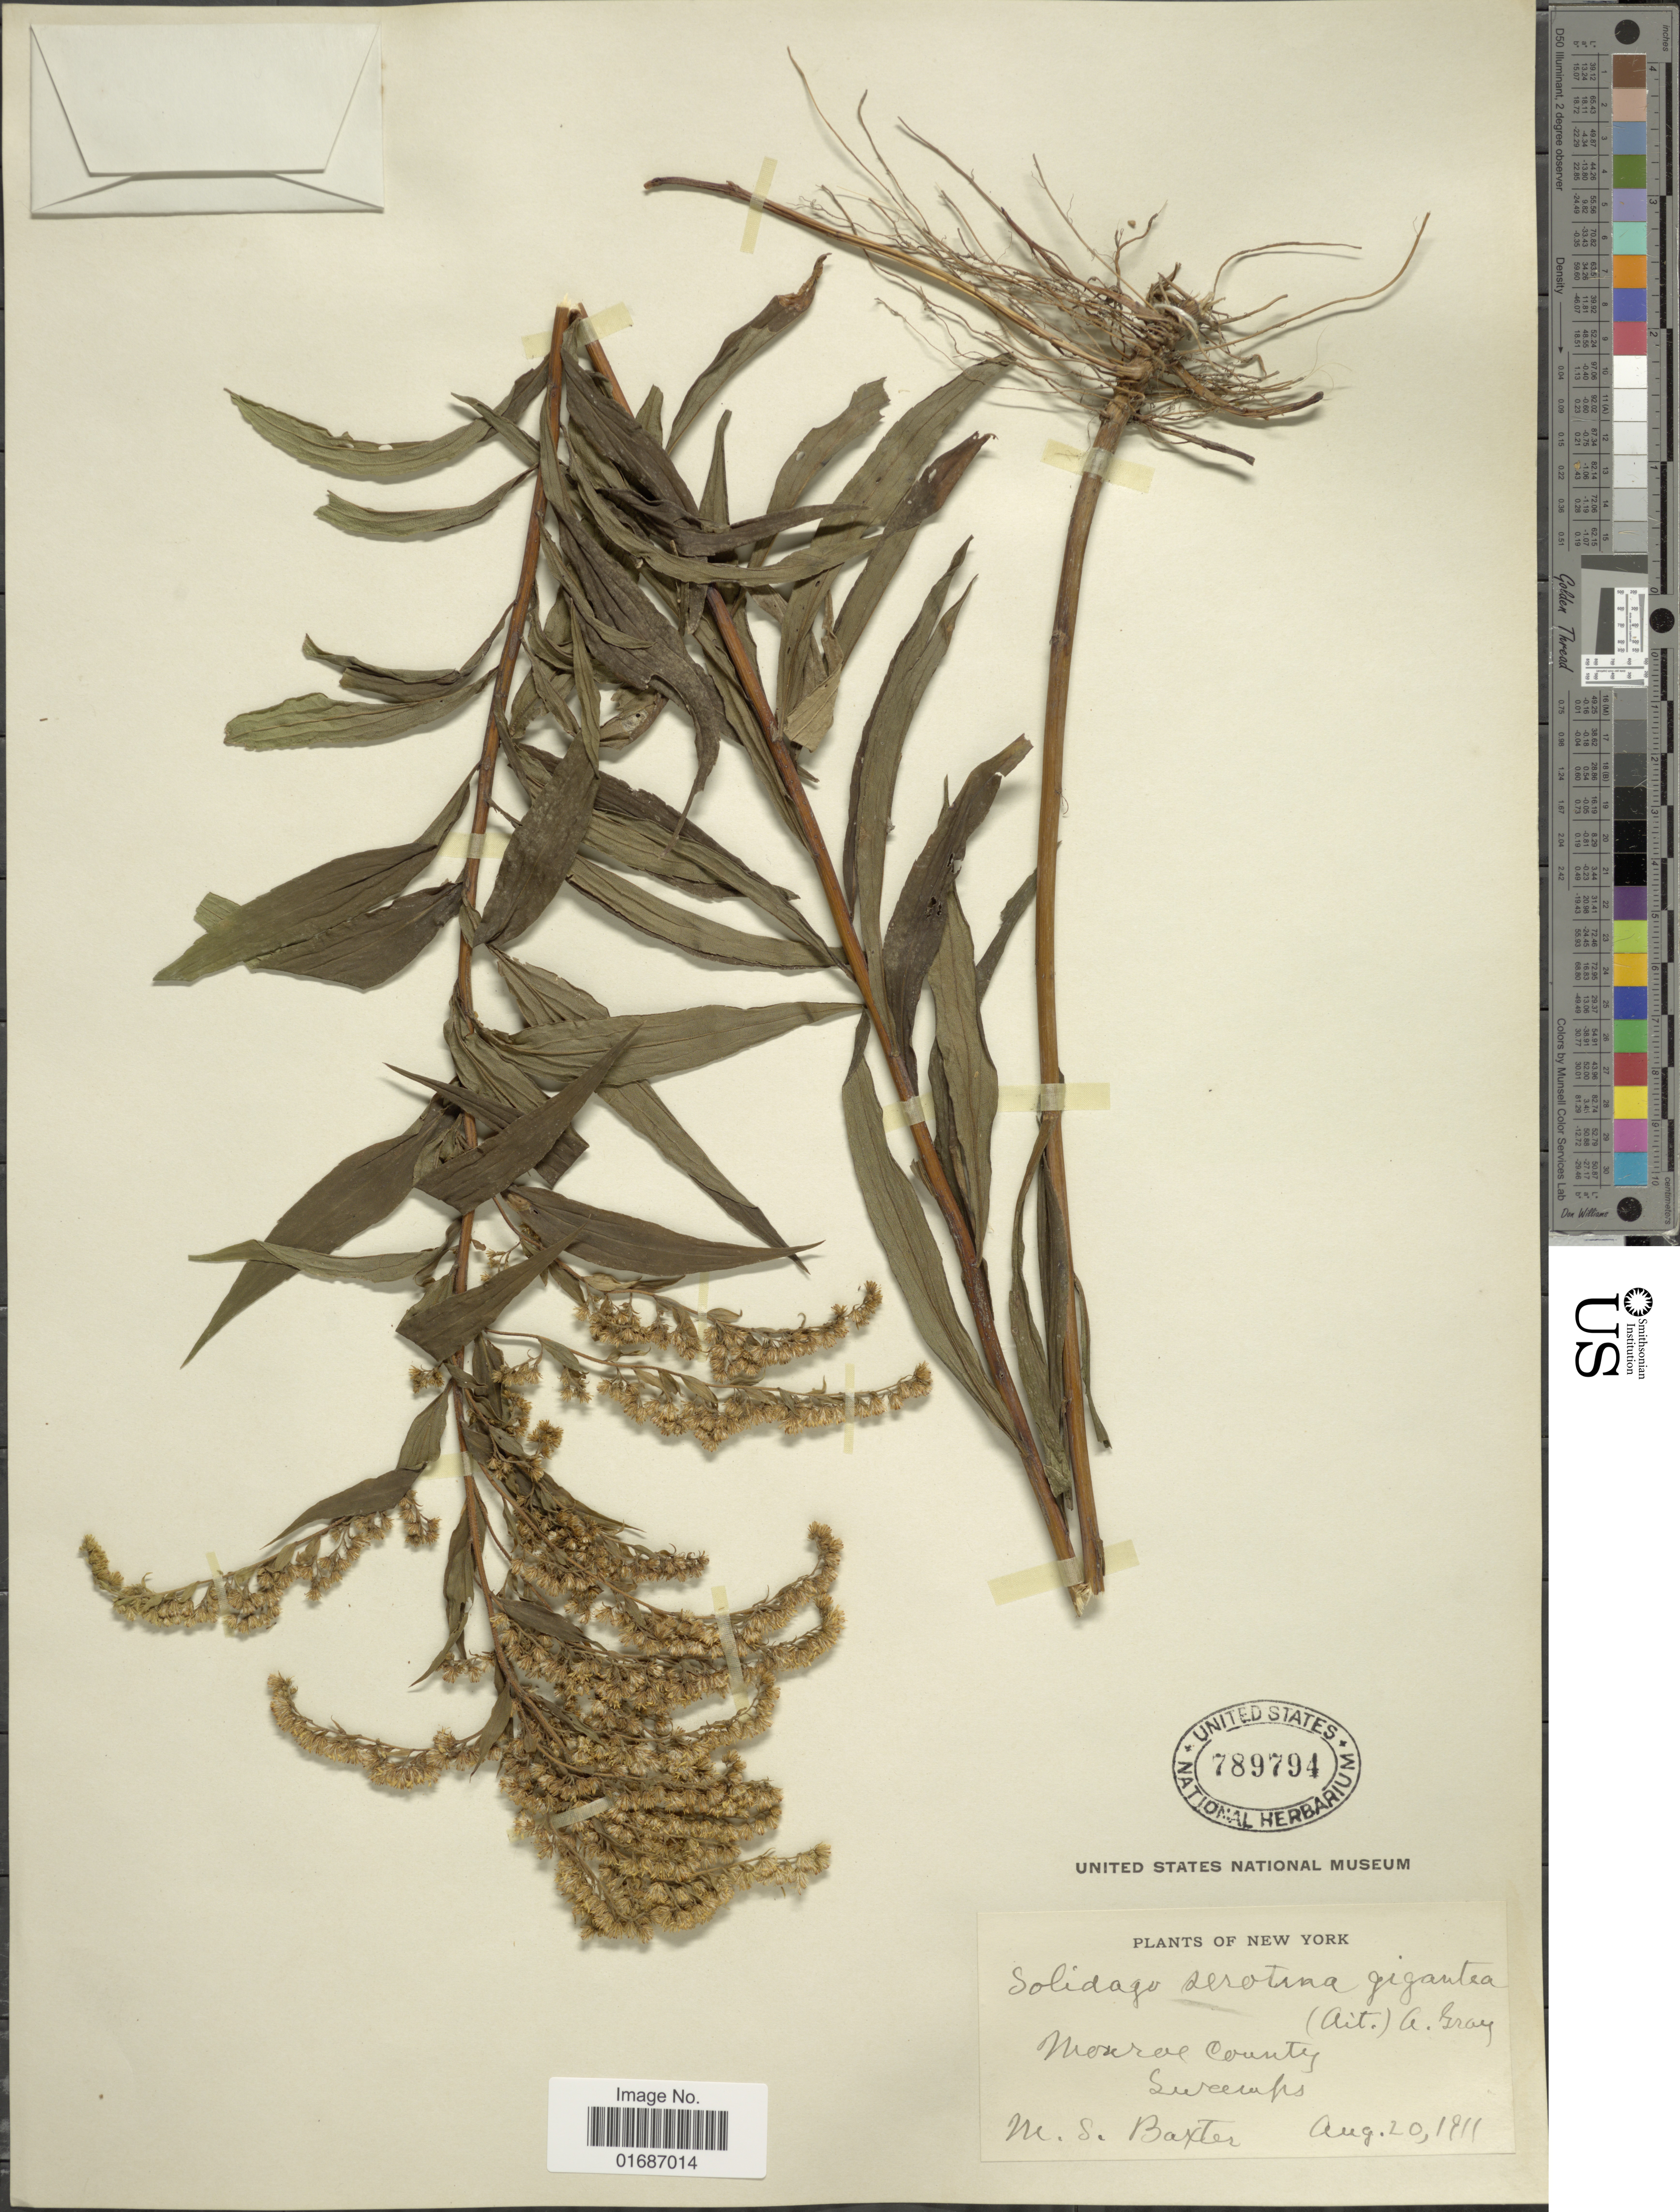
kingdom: Plantae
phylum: Tracheophyta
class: Magnoliopsida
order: Asterales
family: Asteraceae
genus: Solidago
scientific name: Solidago gigantea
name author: Aiton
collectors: M. Baxter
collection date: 1911-08-20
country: United States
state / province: New York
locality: Monroe County, Swamps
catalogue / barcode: US 789794